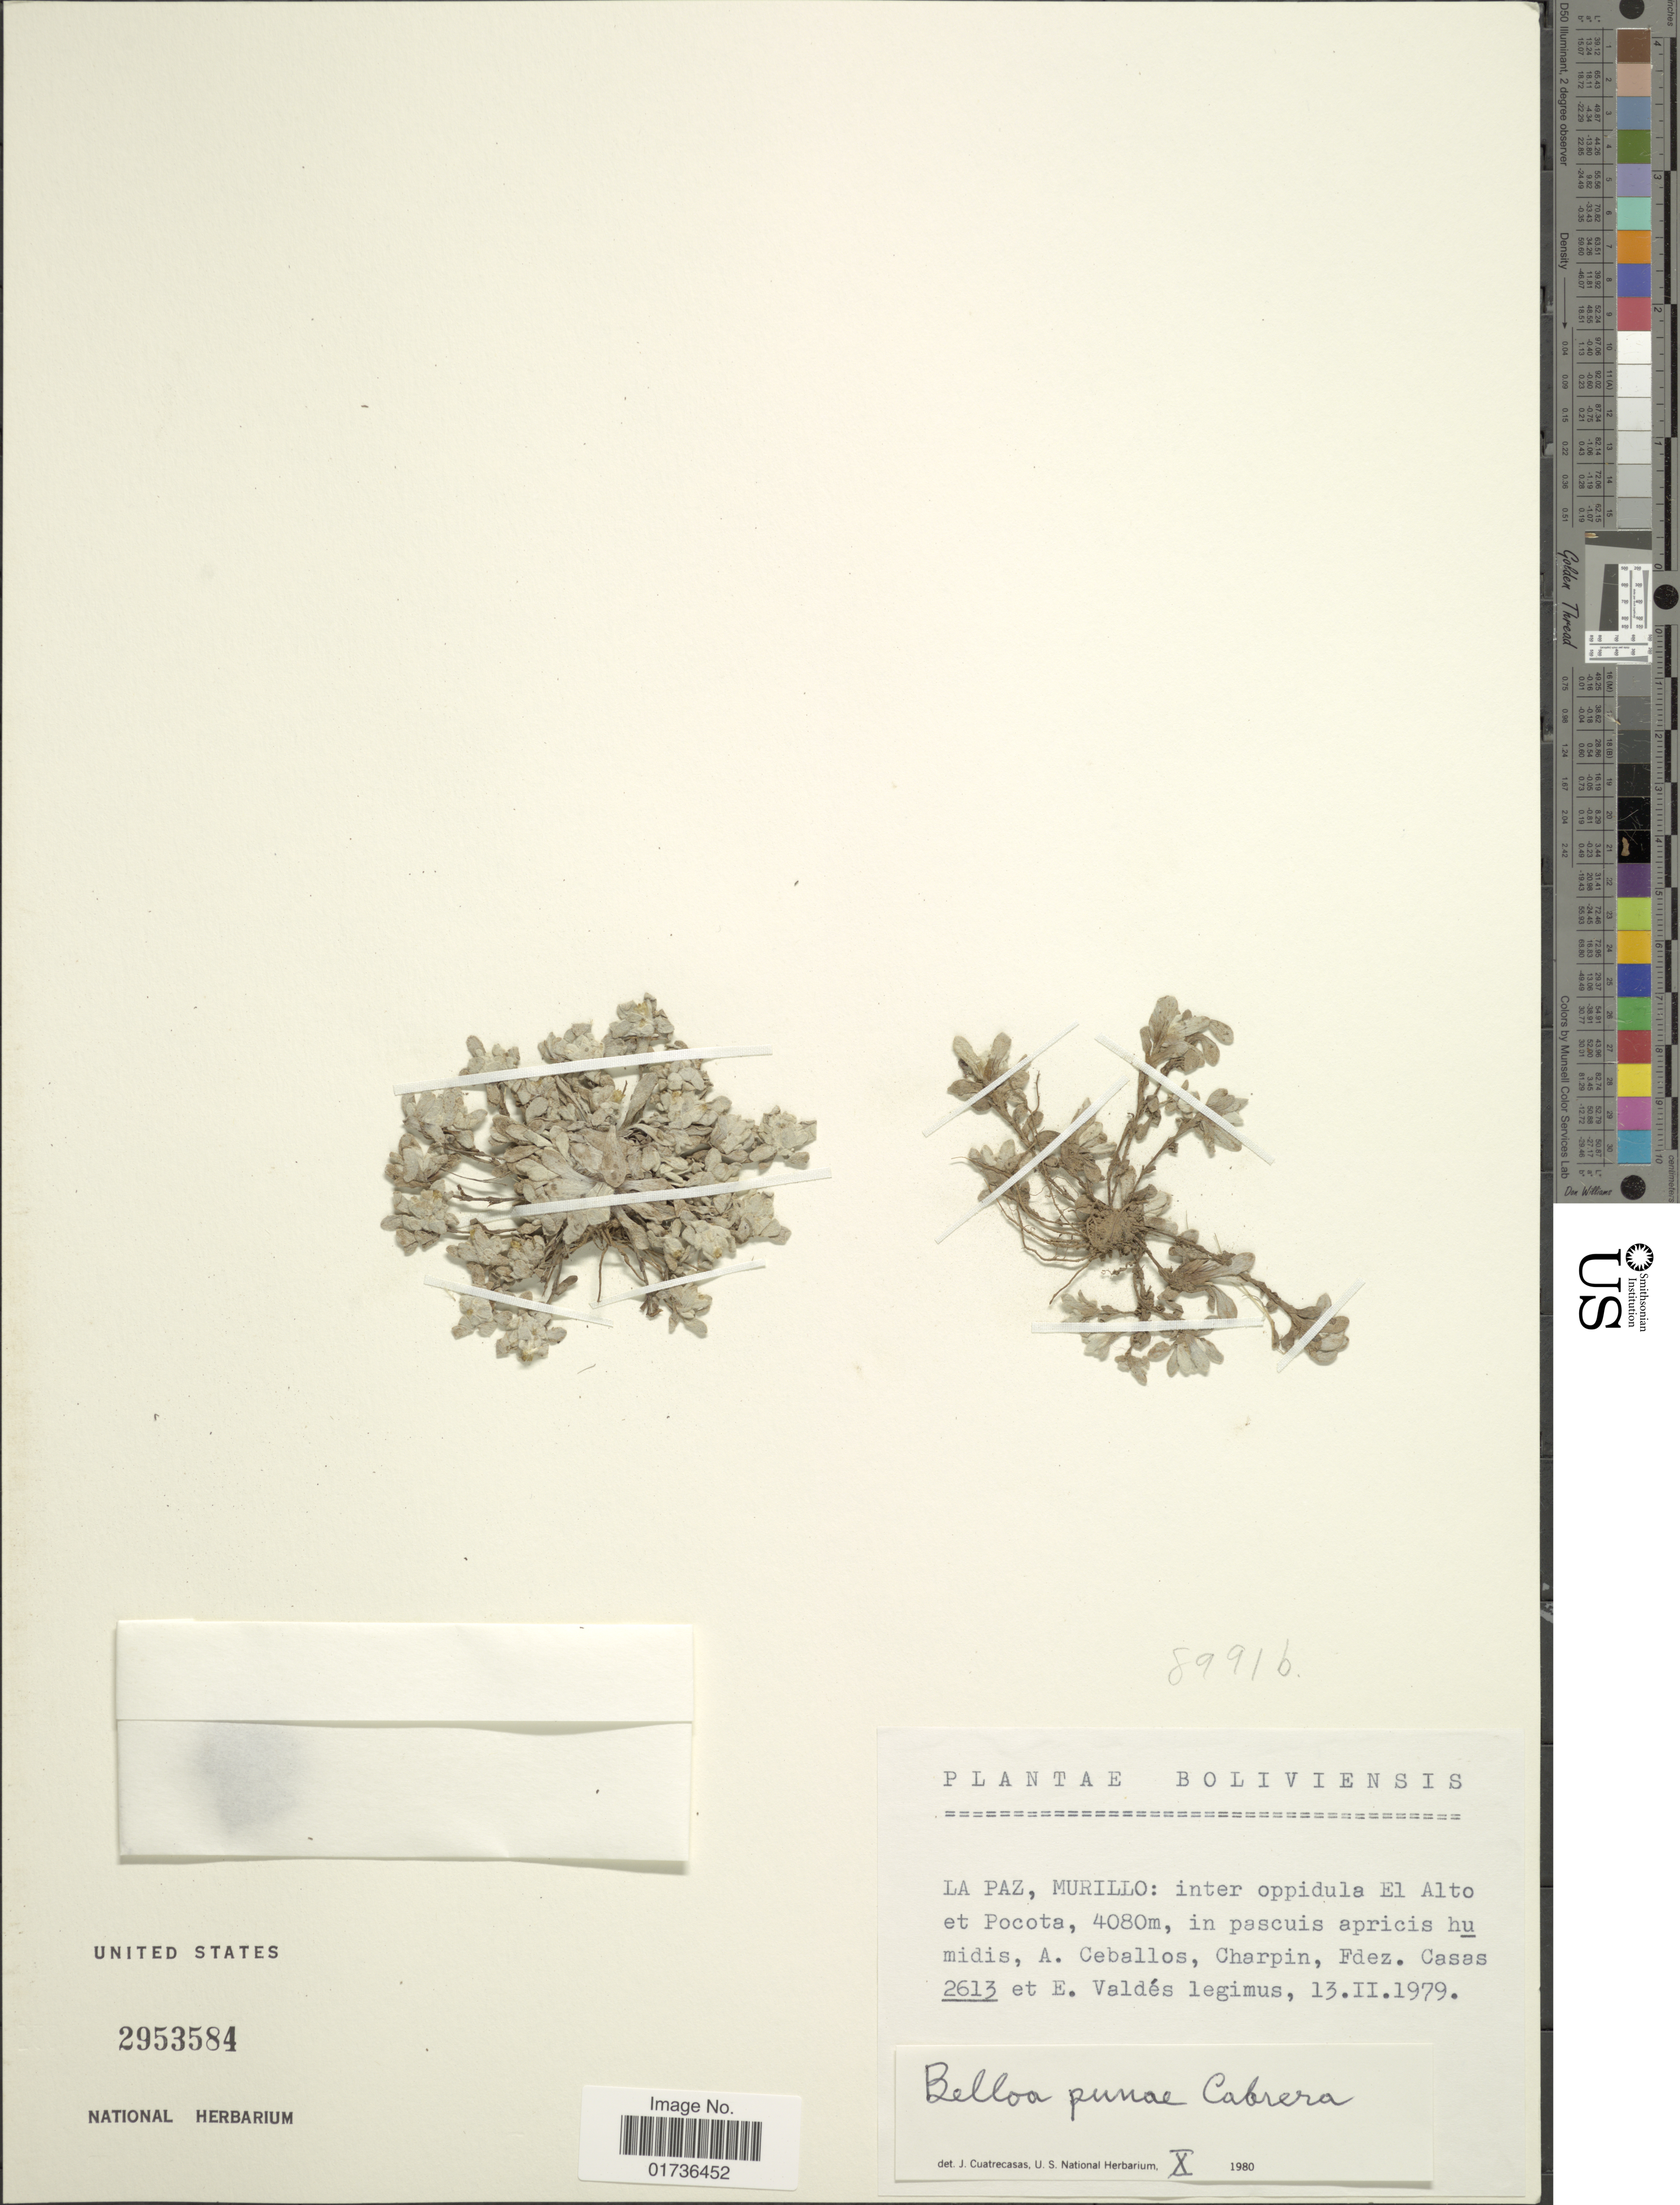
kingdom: Plantae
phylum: Tracheophyta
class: Magnoliopsida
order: Asterales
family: Asteraceae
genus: Mniodes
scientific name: Mniodes subspicata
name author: (Wedd.) S.E. Freire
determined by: Dillon, M. O.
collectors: E. Valdés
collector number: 2613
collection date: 1979-02-13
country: Bolivia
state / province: La Paz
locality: Murillo: inter ippidula EL Alto et Pocota, in pascuis apricis humidis, A. Ceballos, Charpin, Fdez, Casas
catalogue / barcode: US 2953584